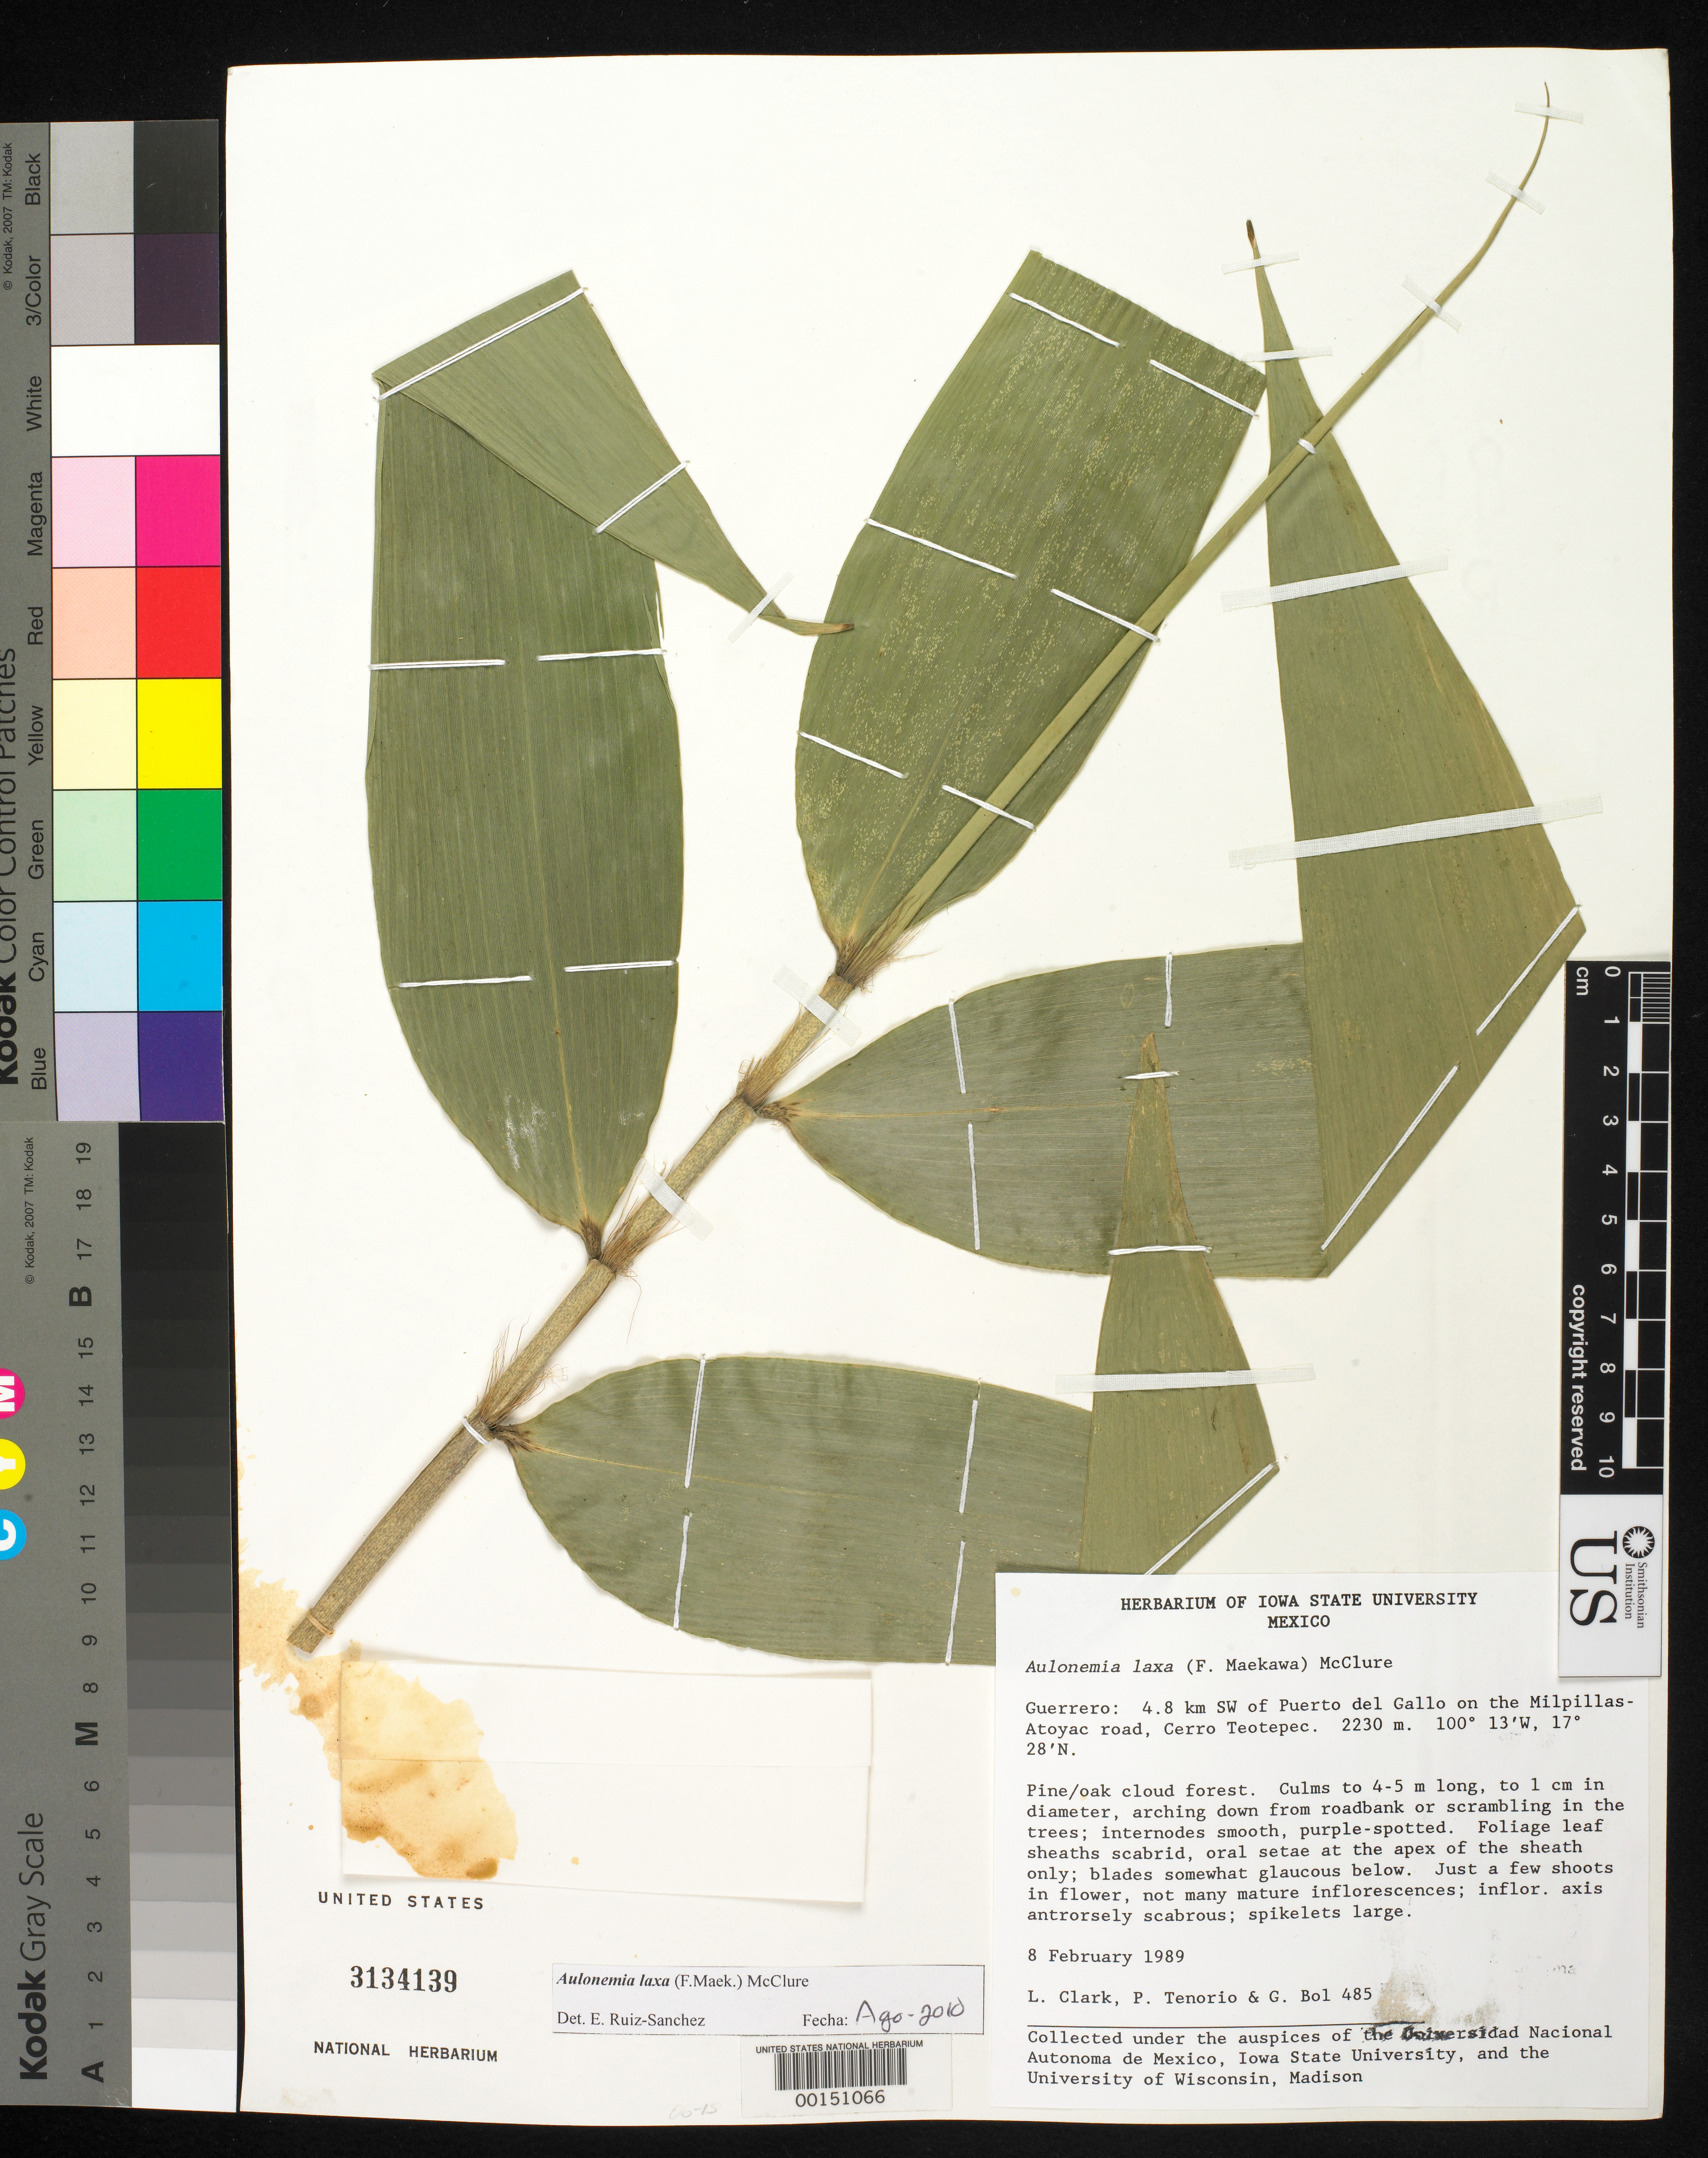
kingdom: Plantae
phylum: Tracheophyta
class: Liliopsida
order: Poales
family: Poaceae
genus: Aulonemia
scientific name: Aulonemia laxa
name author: (F. Maek.) McClure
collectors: L. G. Clark, P. Tenorio L. & G. Bol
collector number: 485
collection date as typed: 08 Feb 1989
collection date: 1989-02-08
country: Mexico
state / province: Guerrero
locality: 4.8 km SW of Puerto del Gallo on the Milpillas - Atoyac road, Cerro Teotepec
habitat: Pine/oak cloud forest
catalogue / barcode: US 3134139